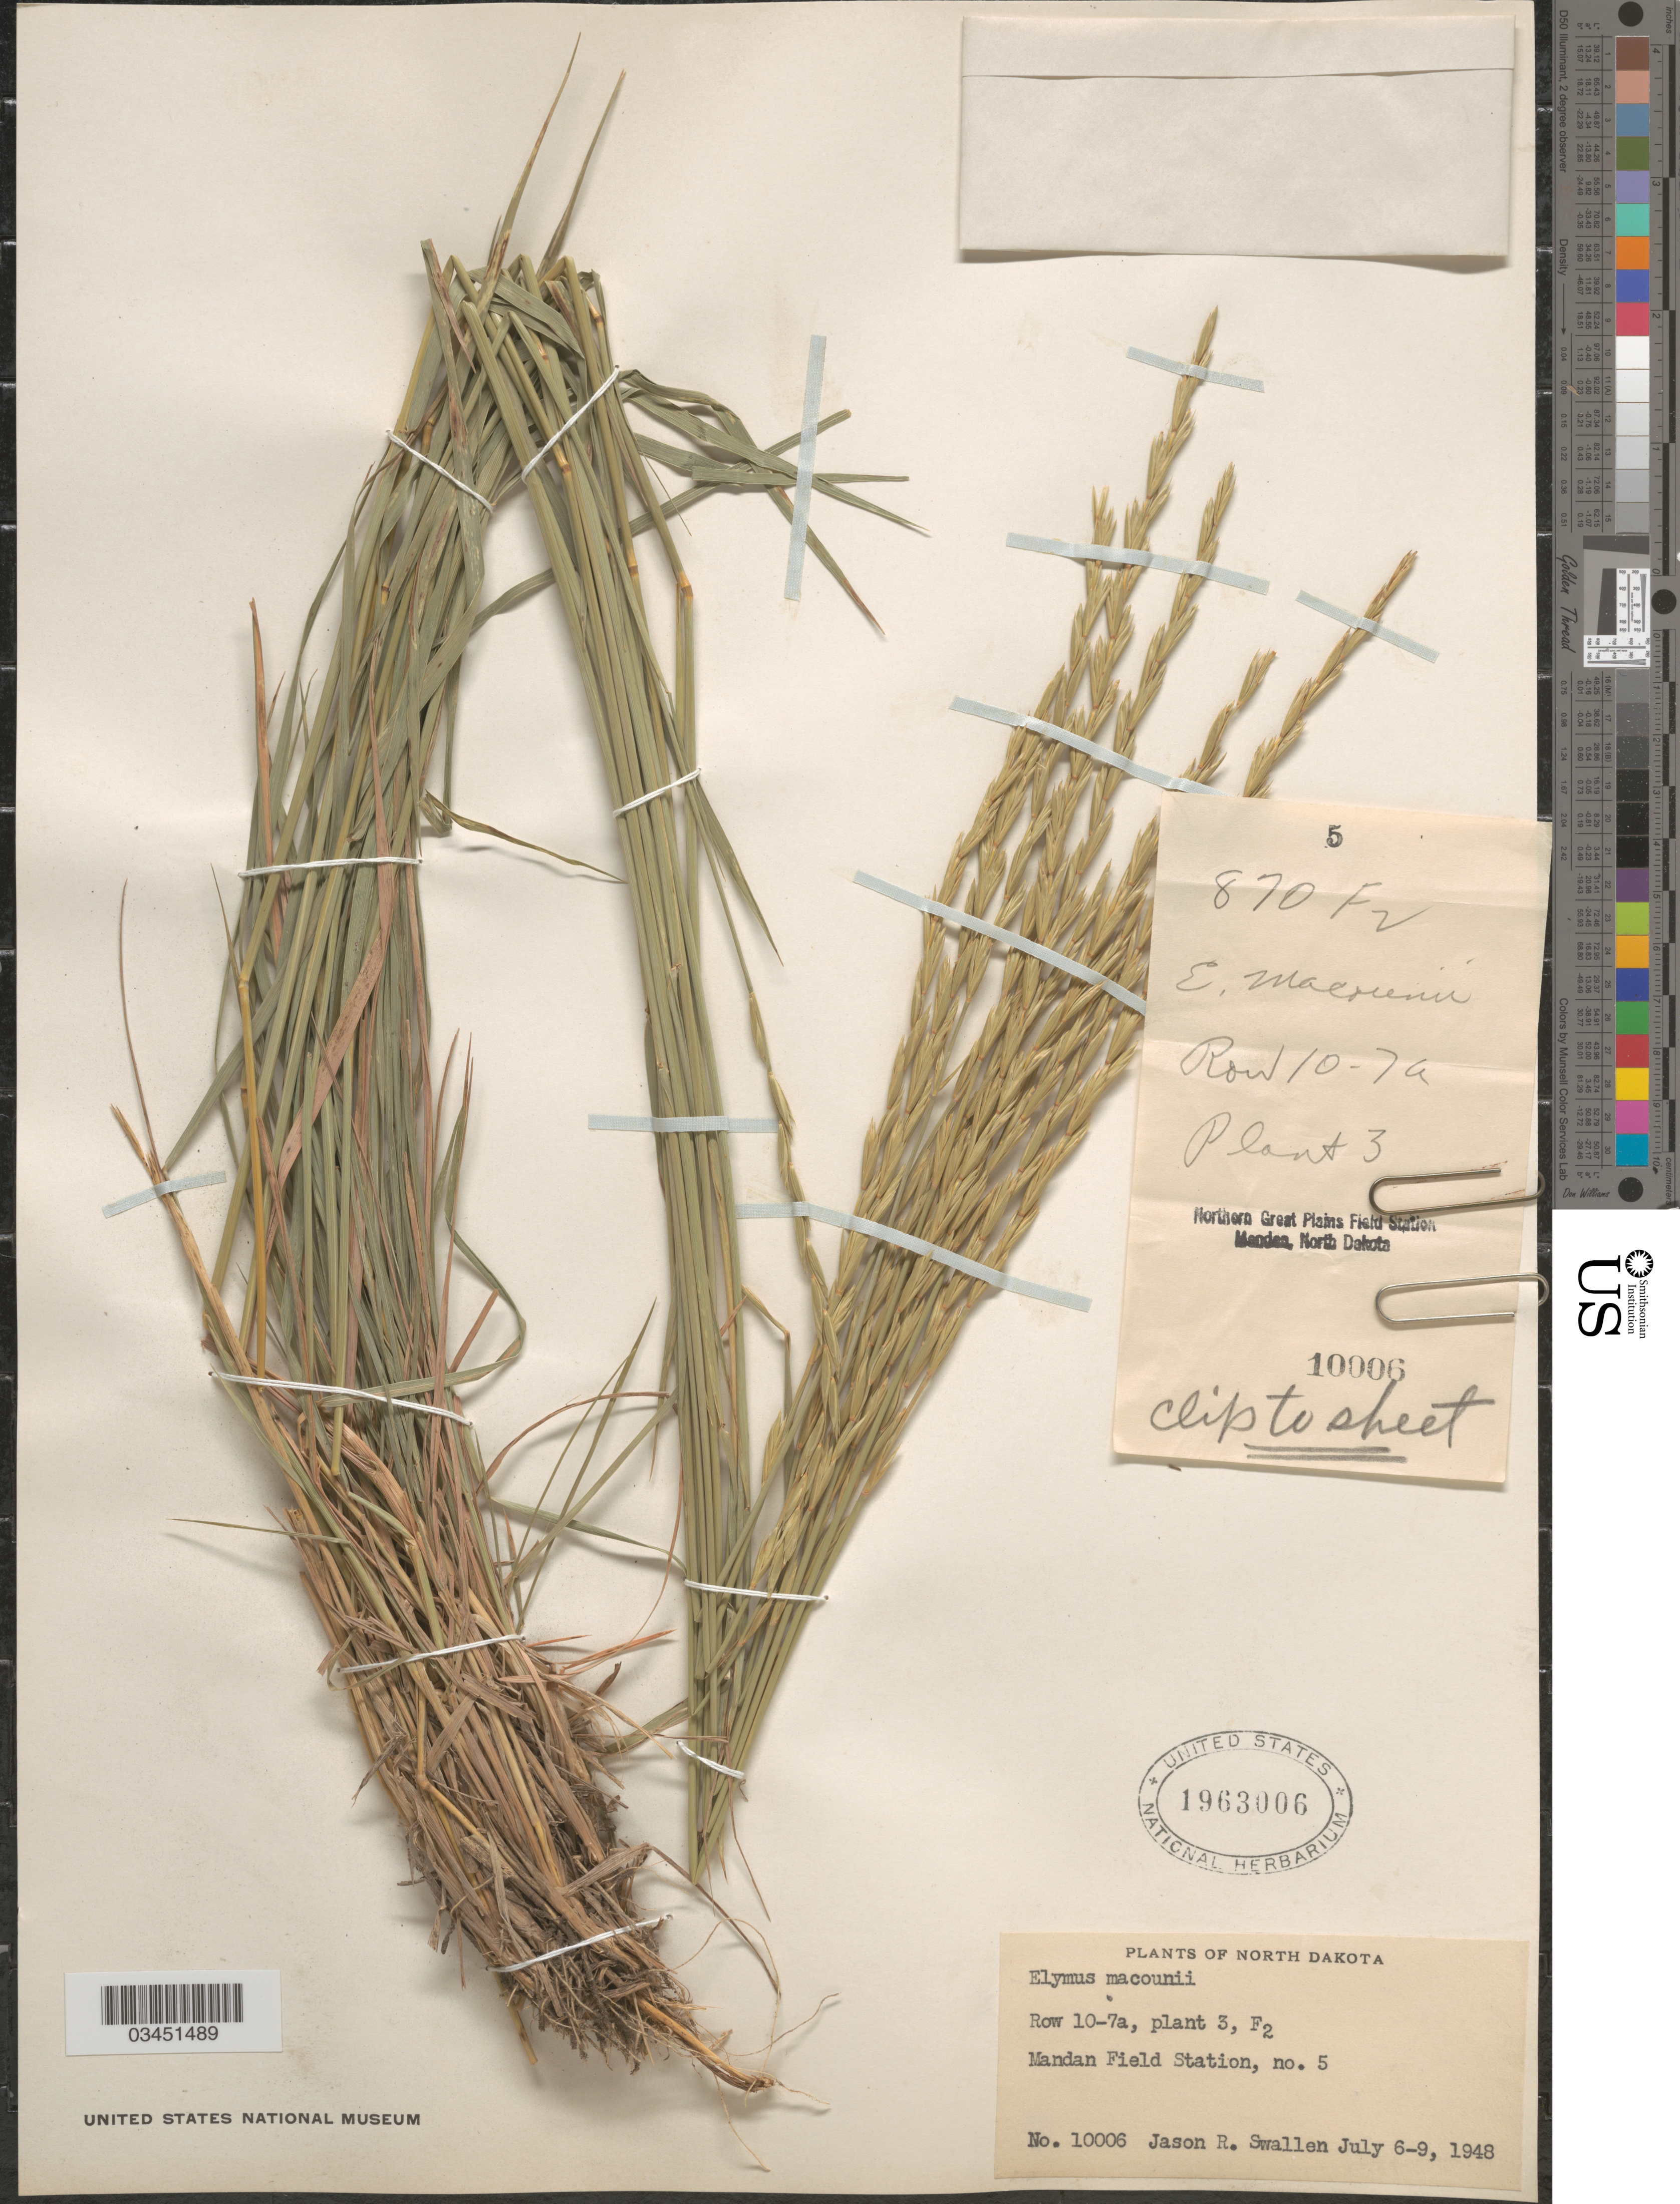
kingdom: Plantae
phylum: Tracheophyta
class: Liliopsida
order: Poales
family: Poaceae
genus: Elyhordeum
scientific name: x Elyhordeum macounii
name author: (Vasey) Barkworth & Dewey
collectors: J. R. Swallen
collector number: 10006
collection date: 1948-07-06/1948-07-09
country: United States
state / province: North Dakota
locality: Row 10-7a, plant3, F2. Mandan Field Station, no. 5.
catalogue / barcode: US 1963006